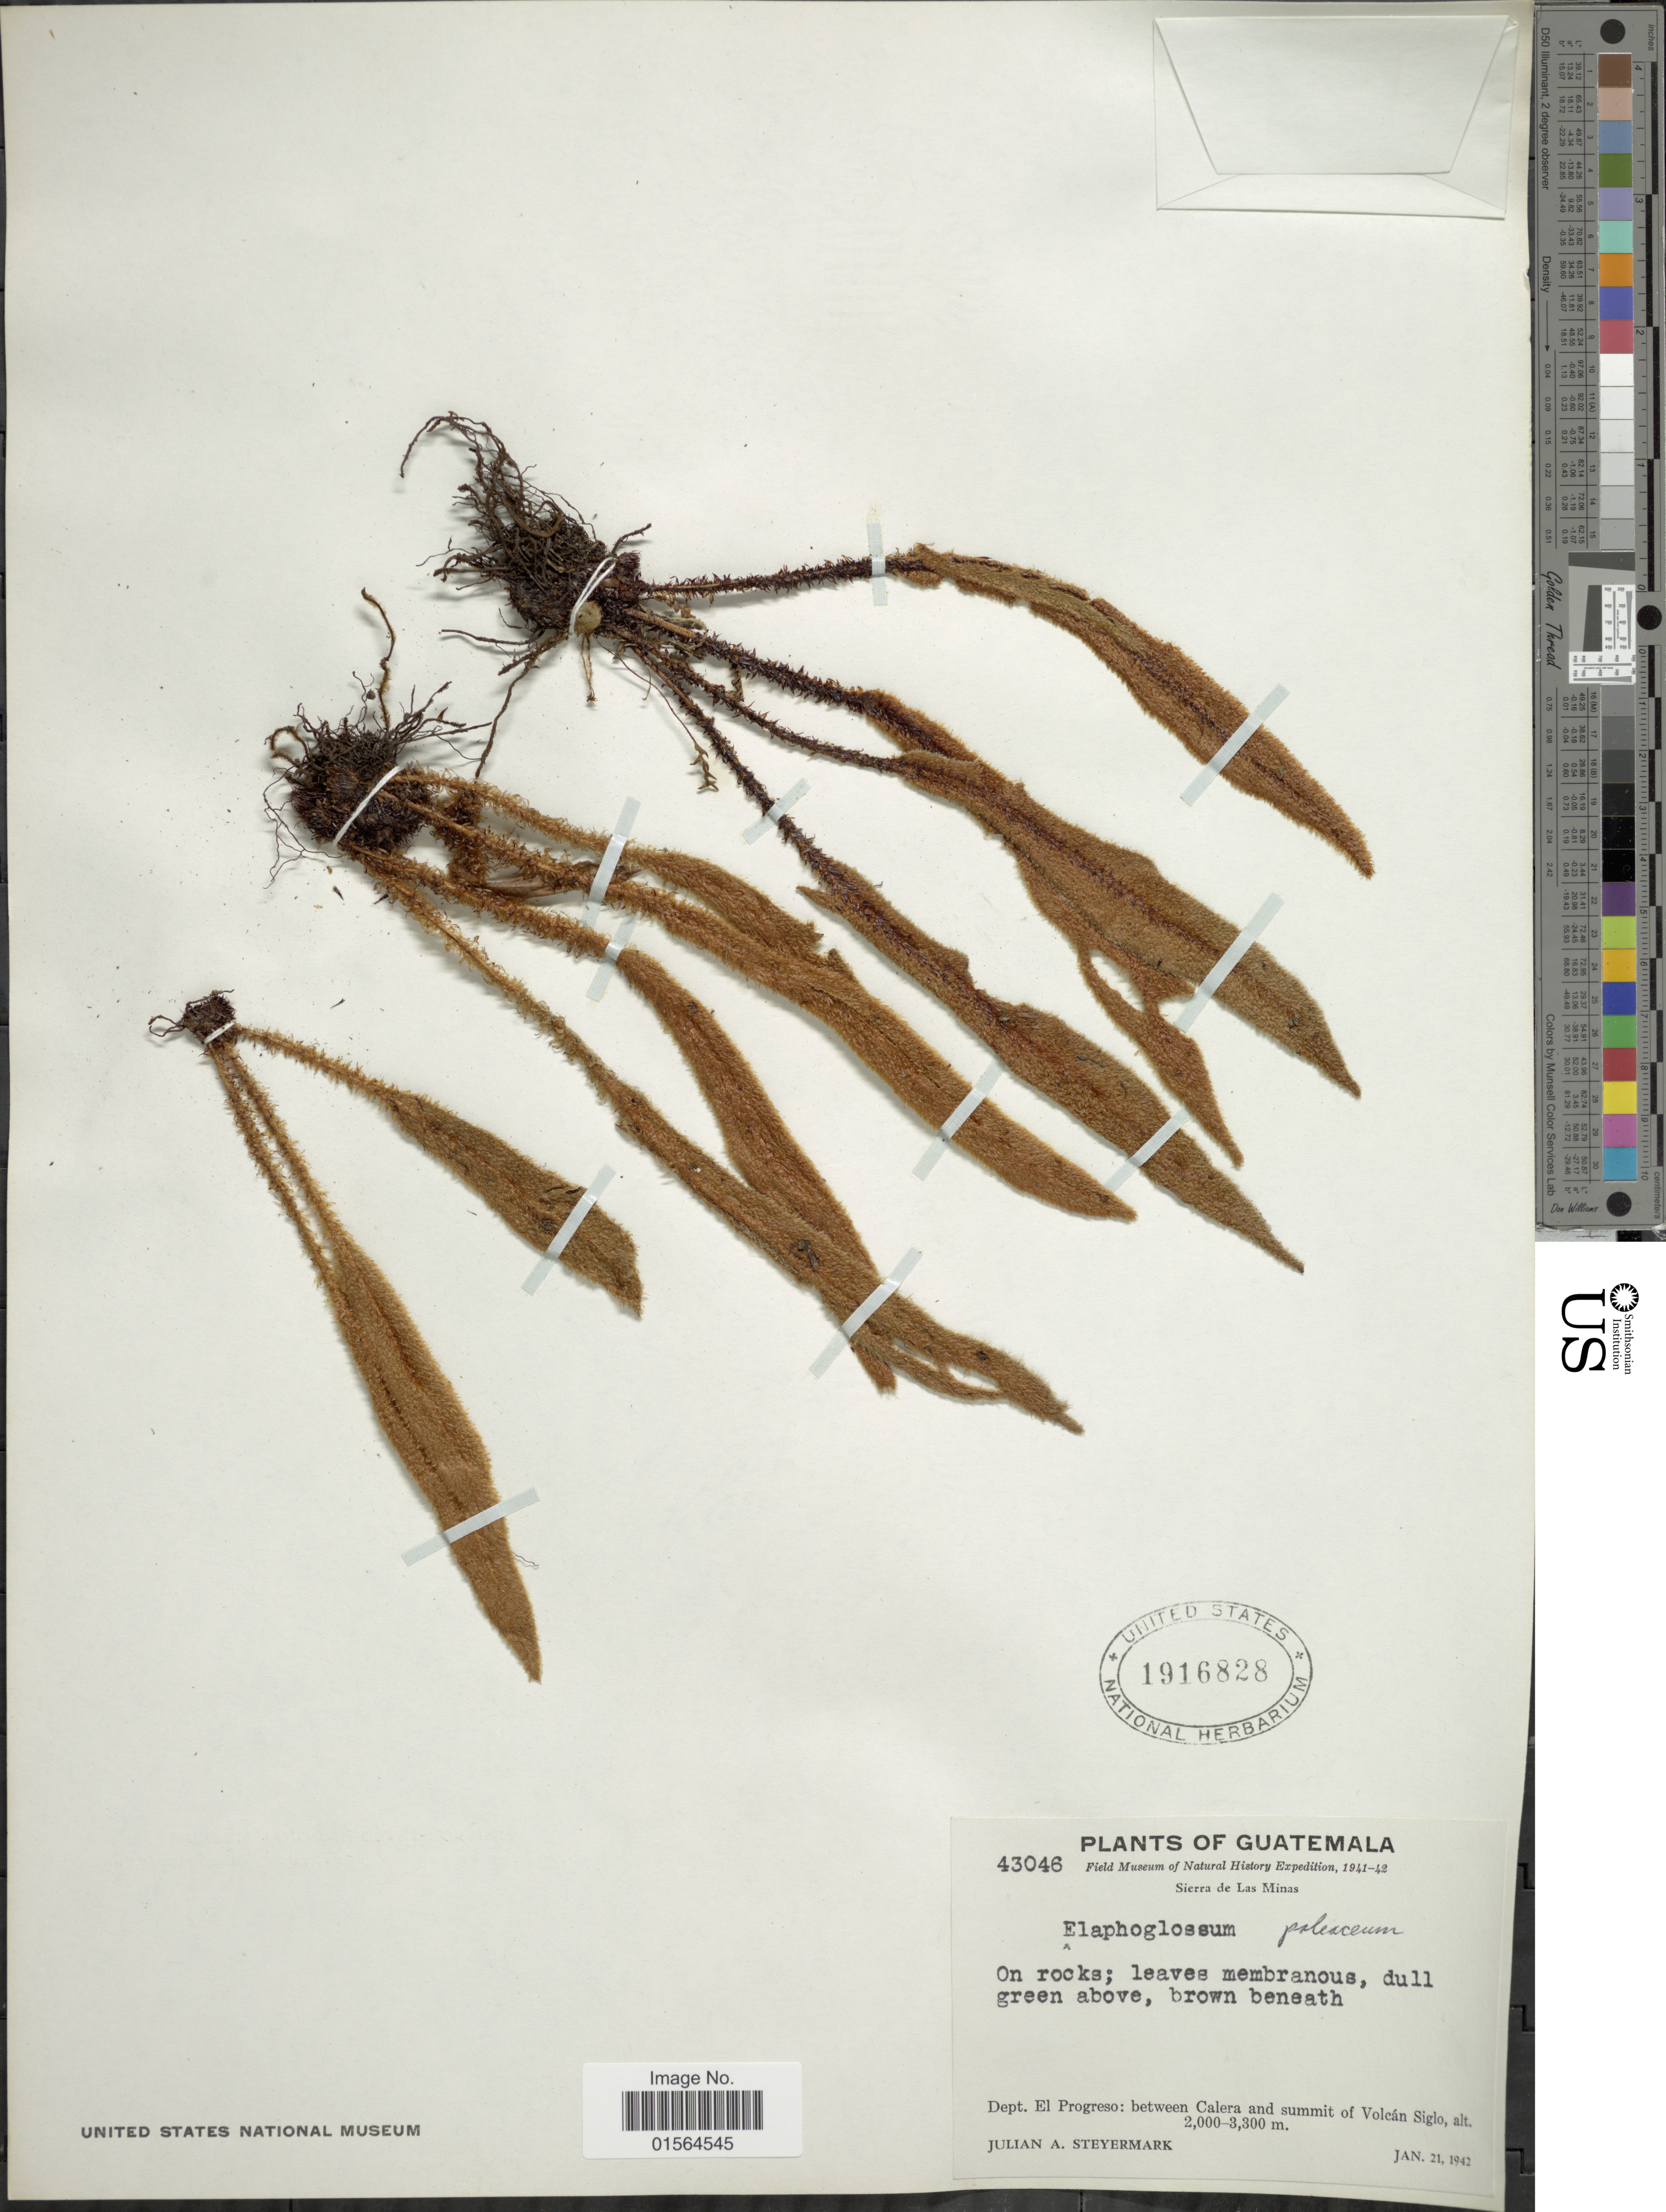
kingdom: Plantae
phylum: Tracheophyta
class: Polypodiopsida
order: Polypodiales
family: Dryopteridaceae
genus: Elaphoglossum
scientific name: Elaphoglossum paleaceum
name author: (Hook. & Grev.) Sledge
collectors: J. Steyermark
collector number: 43046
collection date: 1942-01-21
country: Guatemala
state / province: El Progreso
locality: Sierra de Las Minas, between Calera and summit of Volcan Siglo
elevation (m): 2000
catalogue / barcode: US 1916828